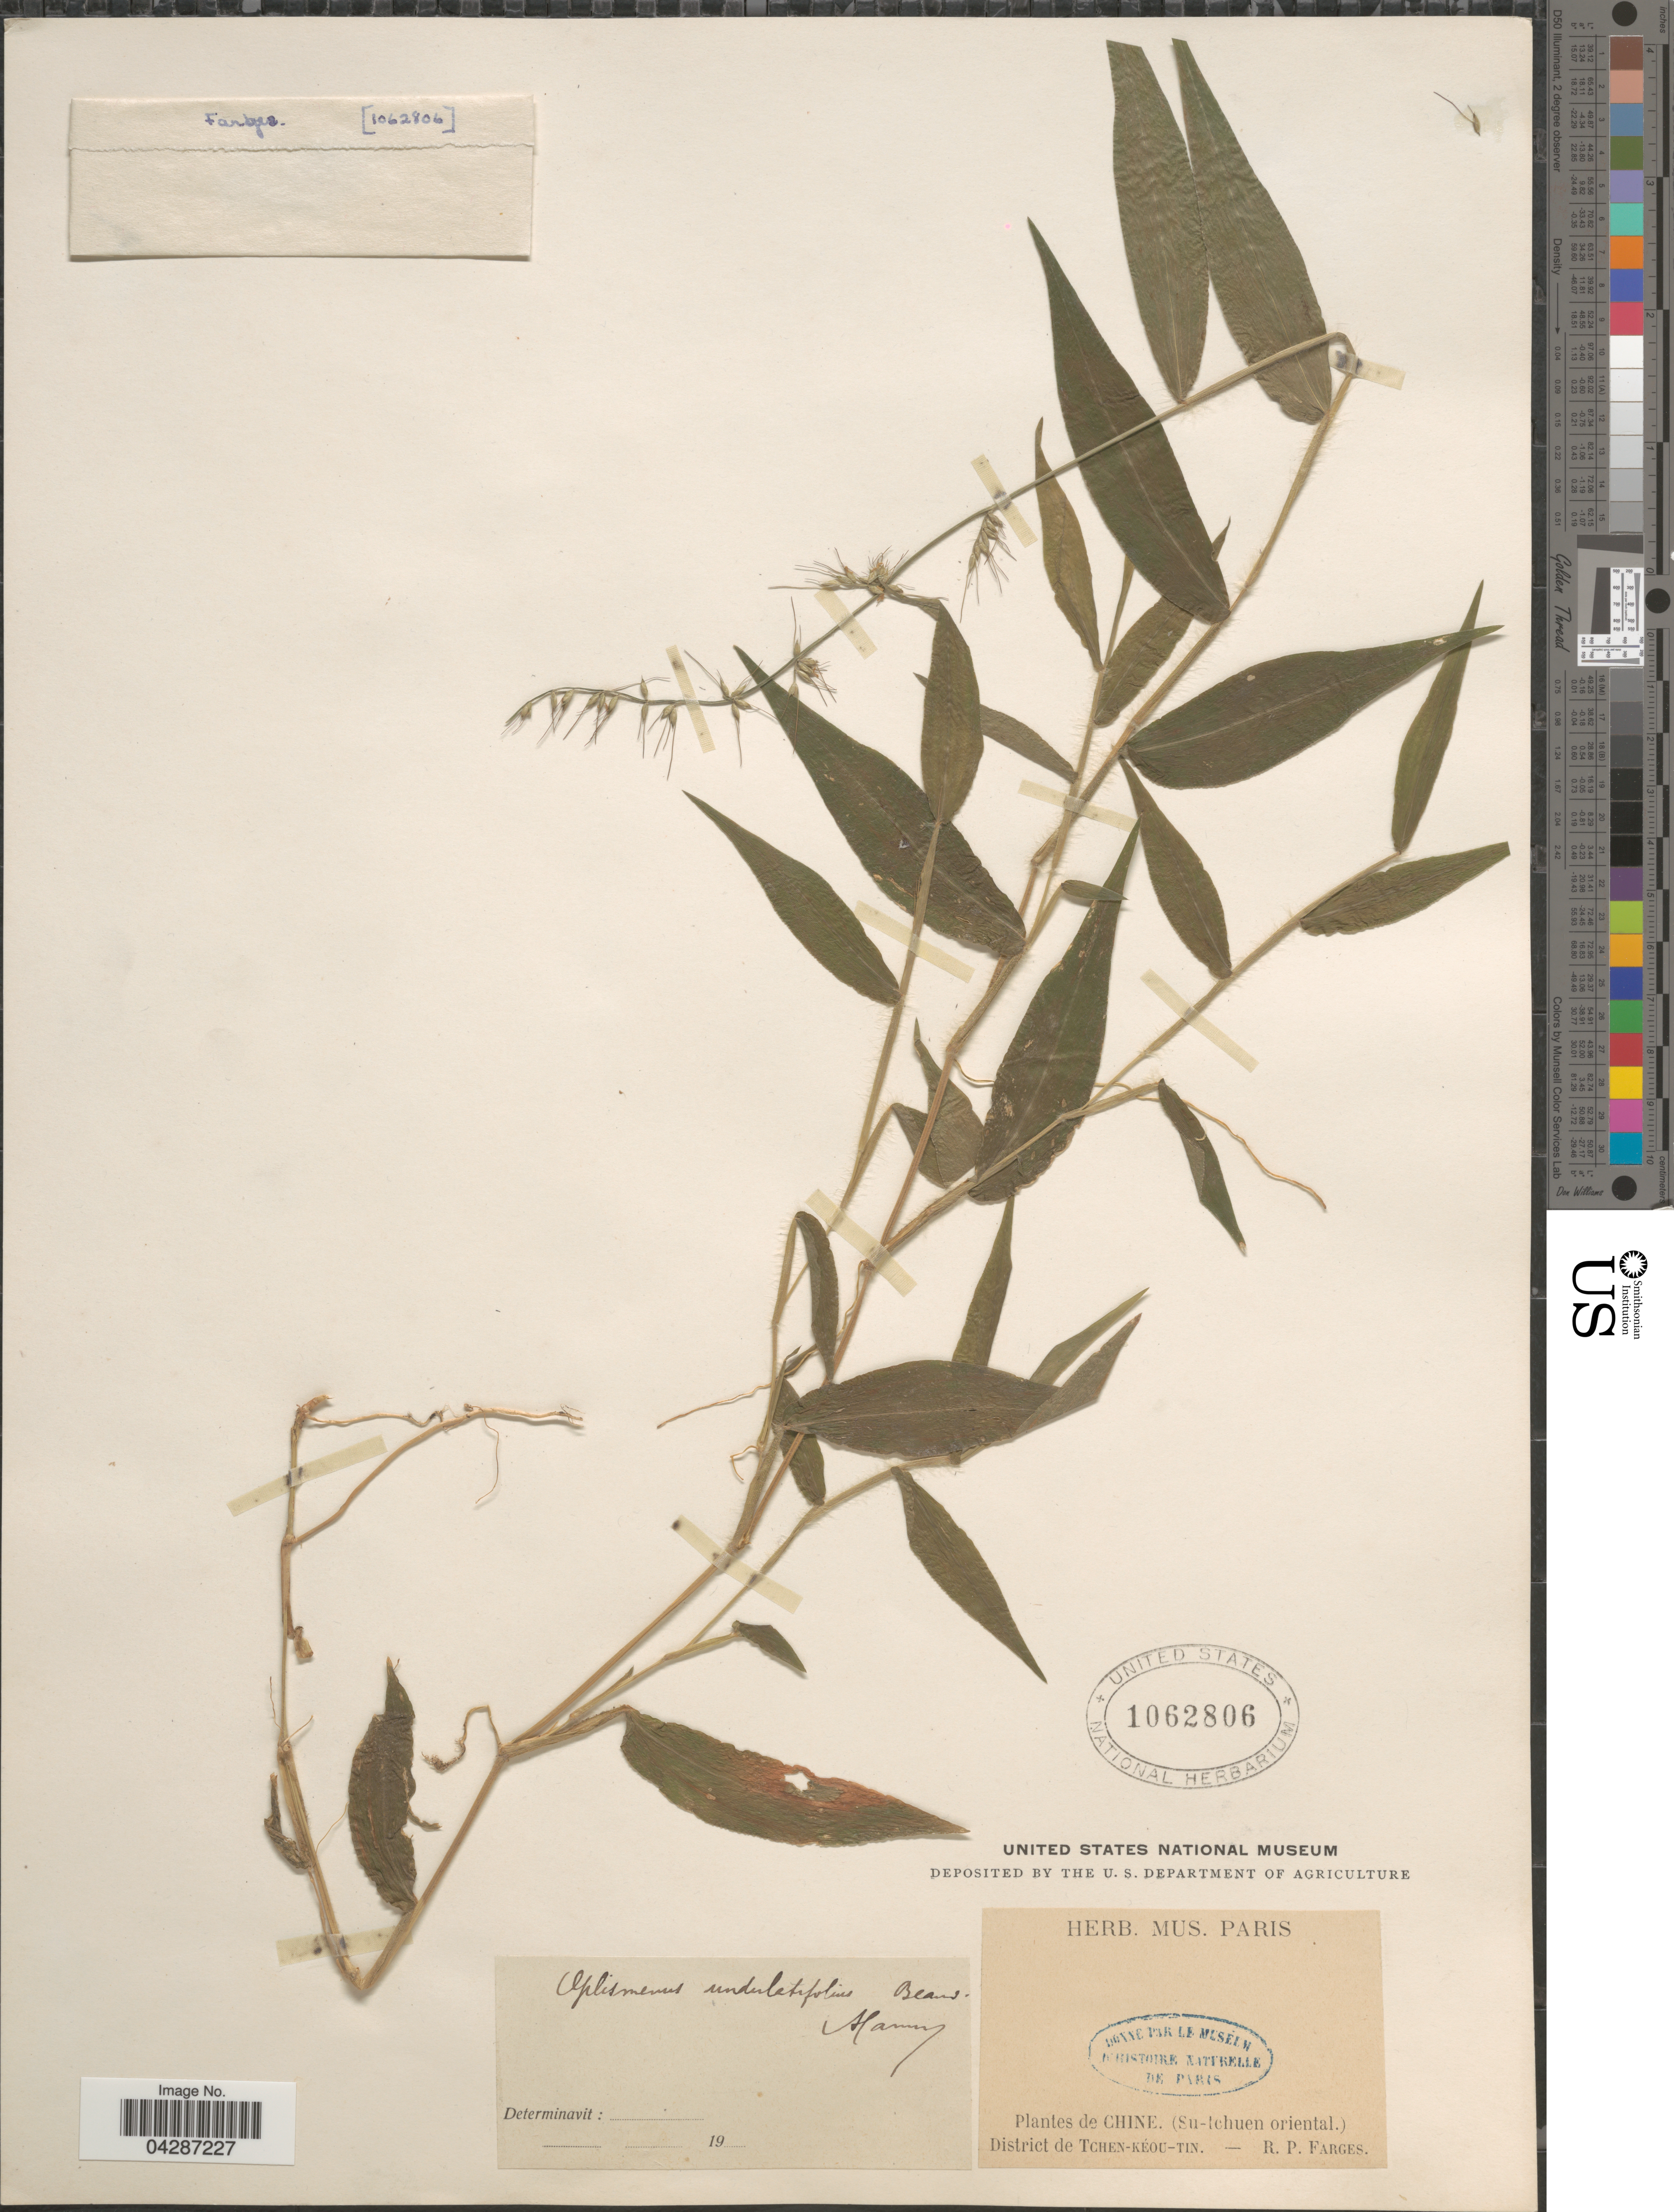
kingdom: Plantae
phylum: Tracheophyta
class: Liliopsida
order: Poales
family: Poaceae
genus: Oplismenus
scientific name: Oplismenus undulatifolius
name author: (Ard.) P. Beauv.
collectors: R. Farges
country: China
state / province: Sichuan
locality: (Su-tchuen oriental). District de Tchen-kéou-tin.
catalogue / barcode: US 1062806